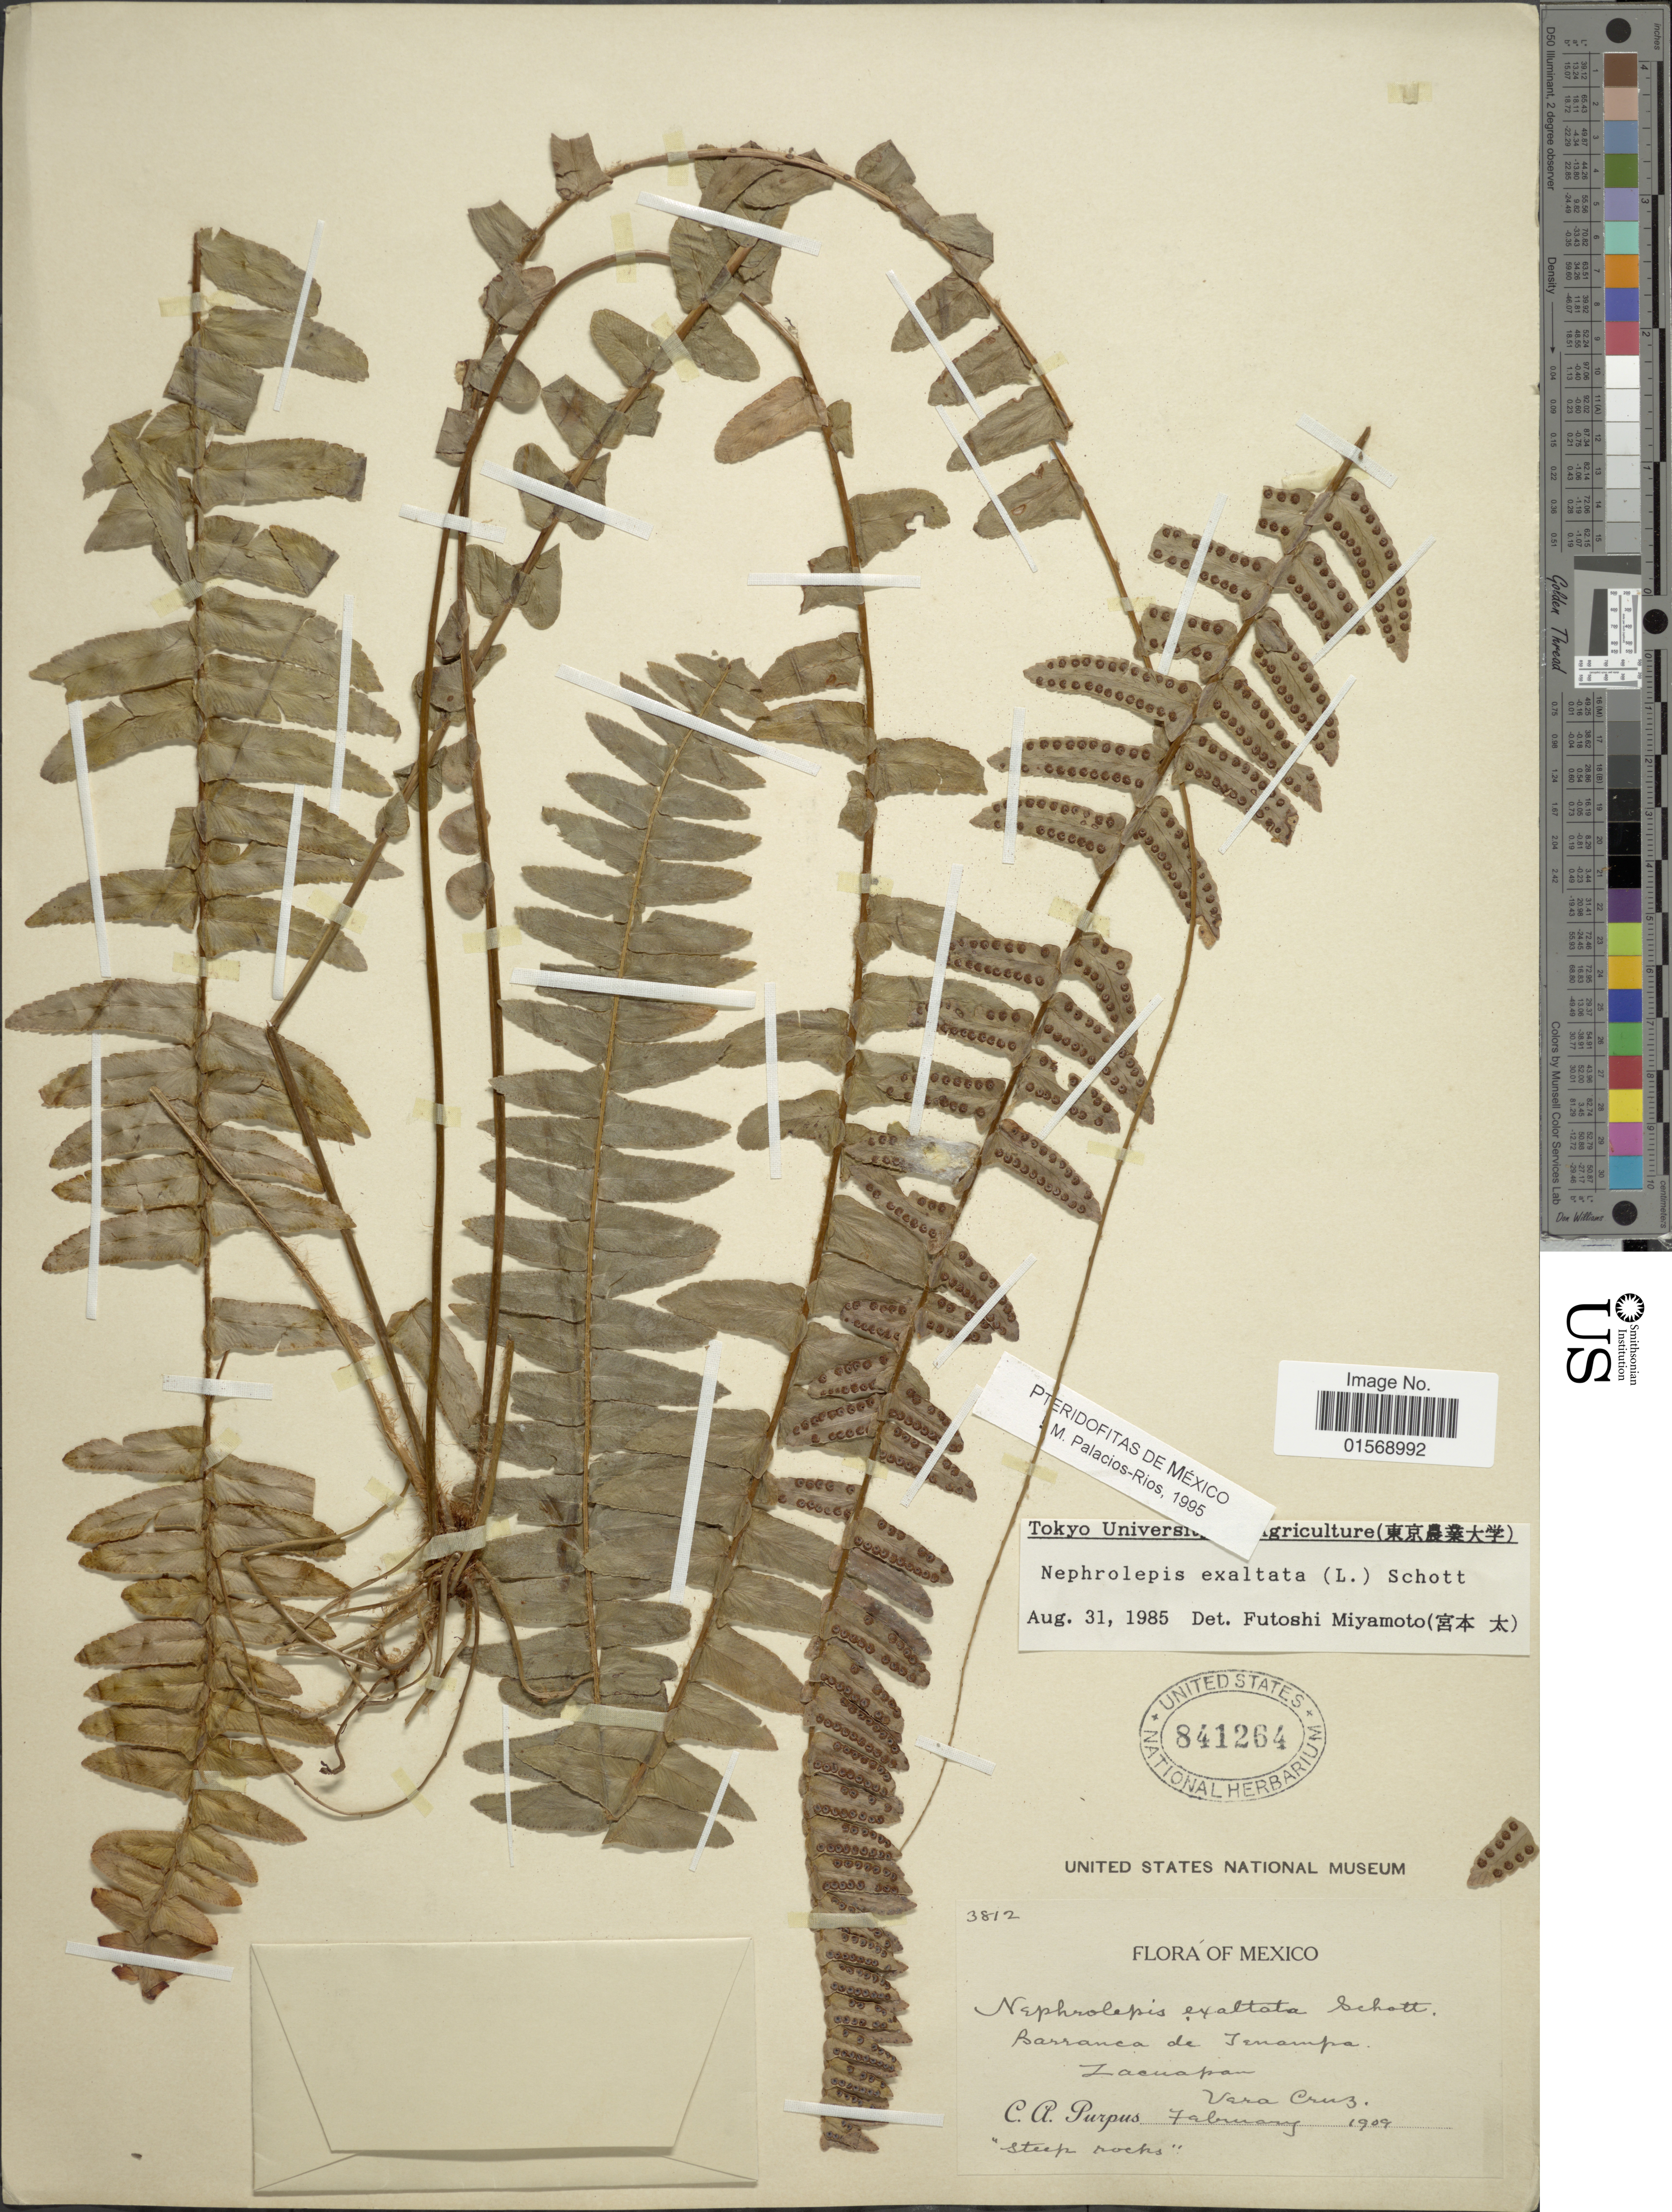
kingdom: Plantae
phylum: Tracheophyta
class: Polypodiopsida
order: Polypodiales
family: Nephrolepidaceae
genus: Nephrolepis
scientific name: Nephrolepis exaltata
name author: (L.) Schott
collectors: C. A. Purpus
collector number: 3812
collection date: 1909-02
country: Mexico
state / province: Veracruz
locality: Mexico, Barranca de Tenampa, Zacuapan, Vera Cruz.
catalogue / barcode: US 841264